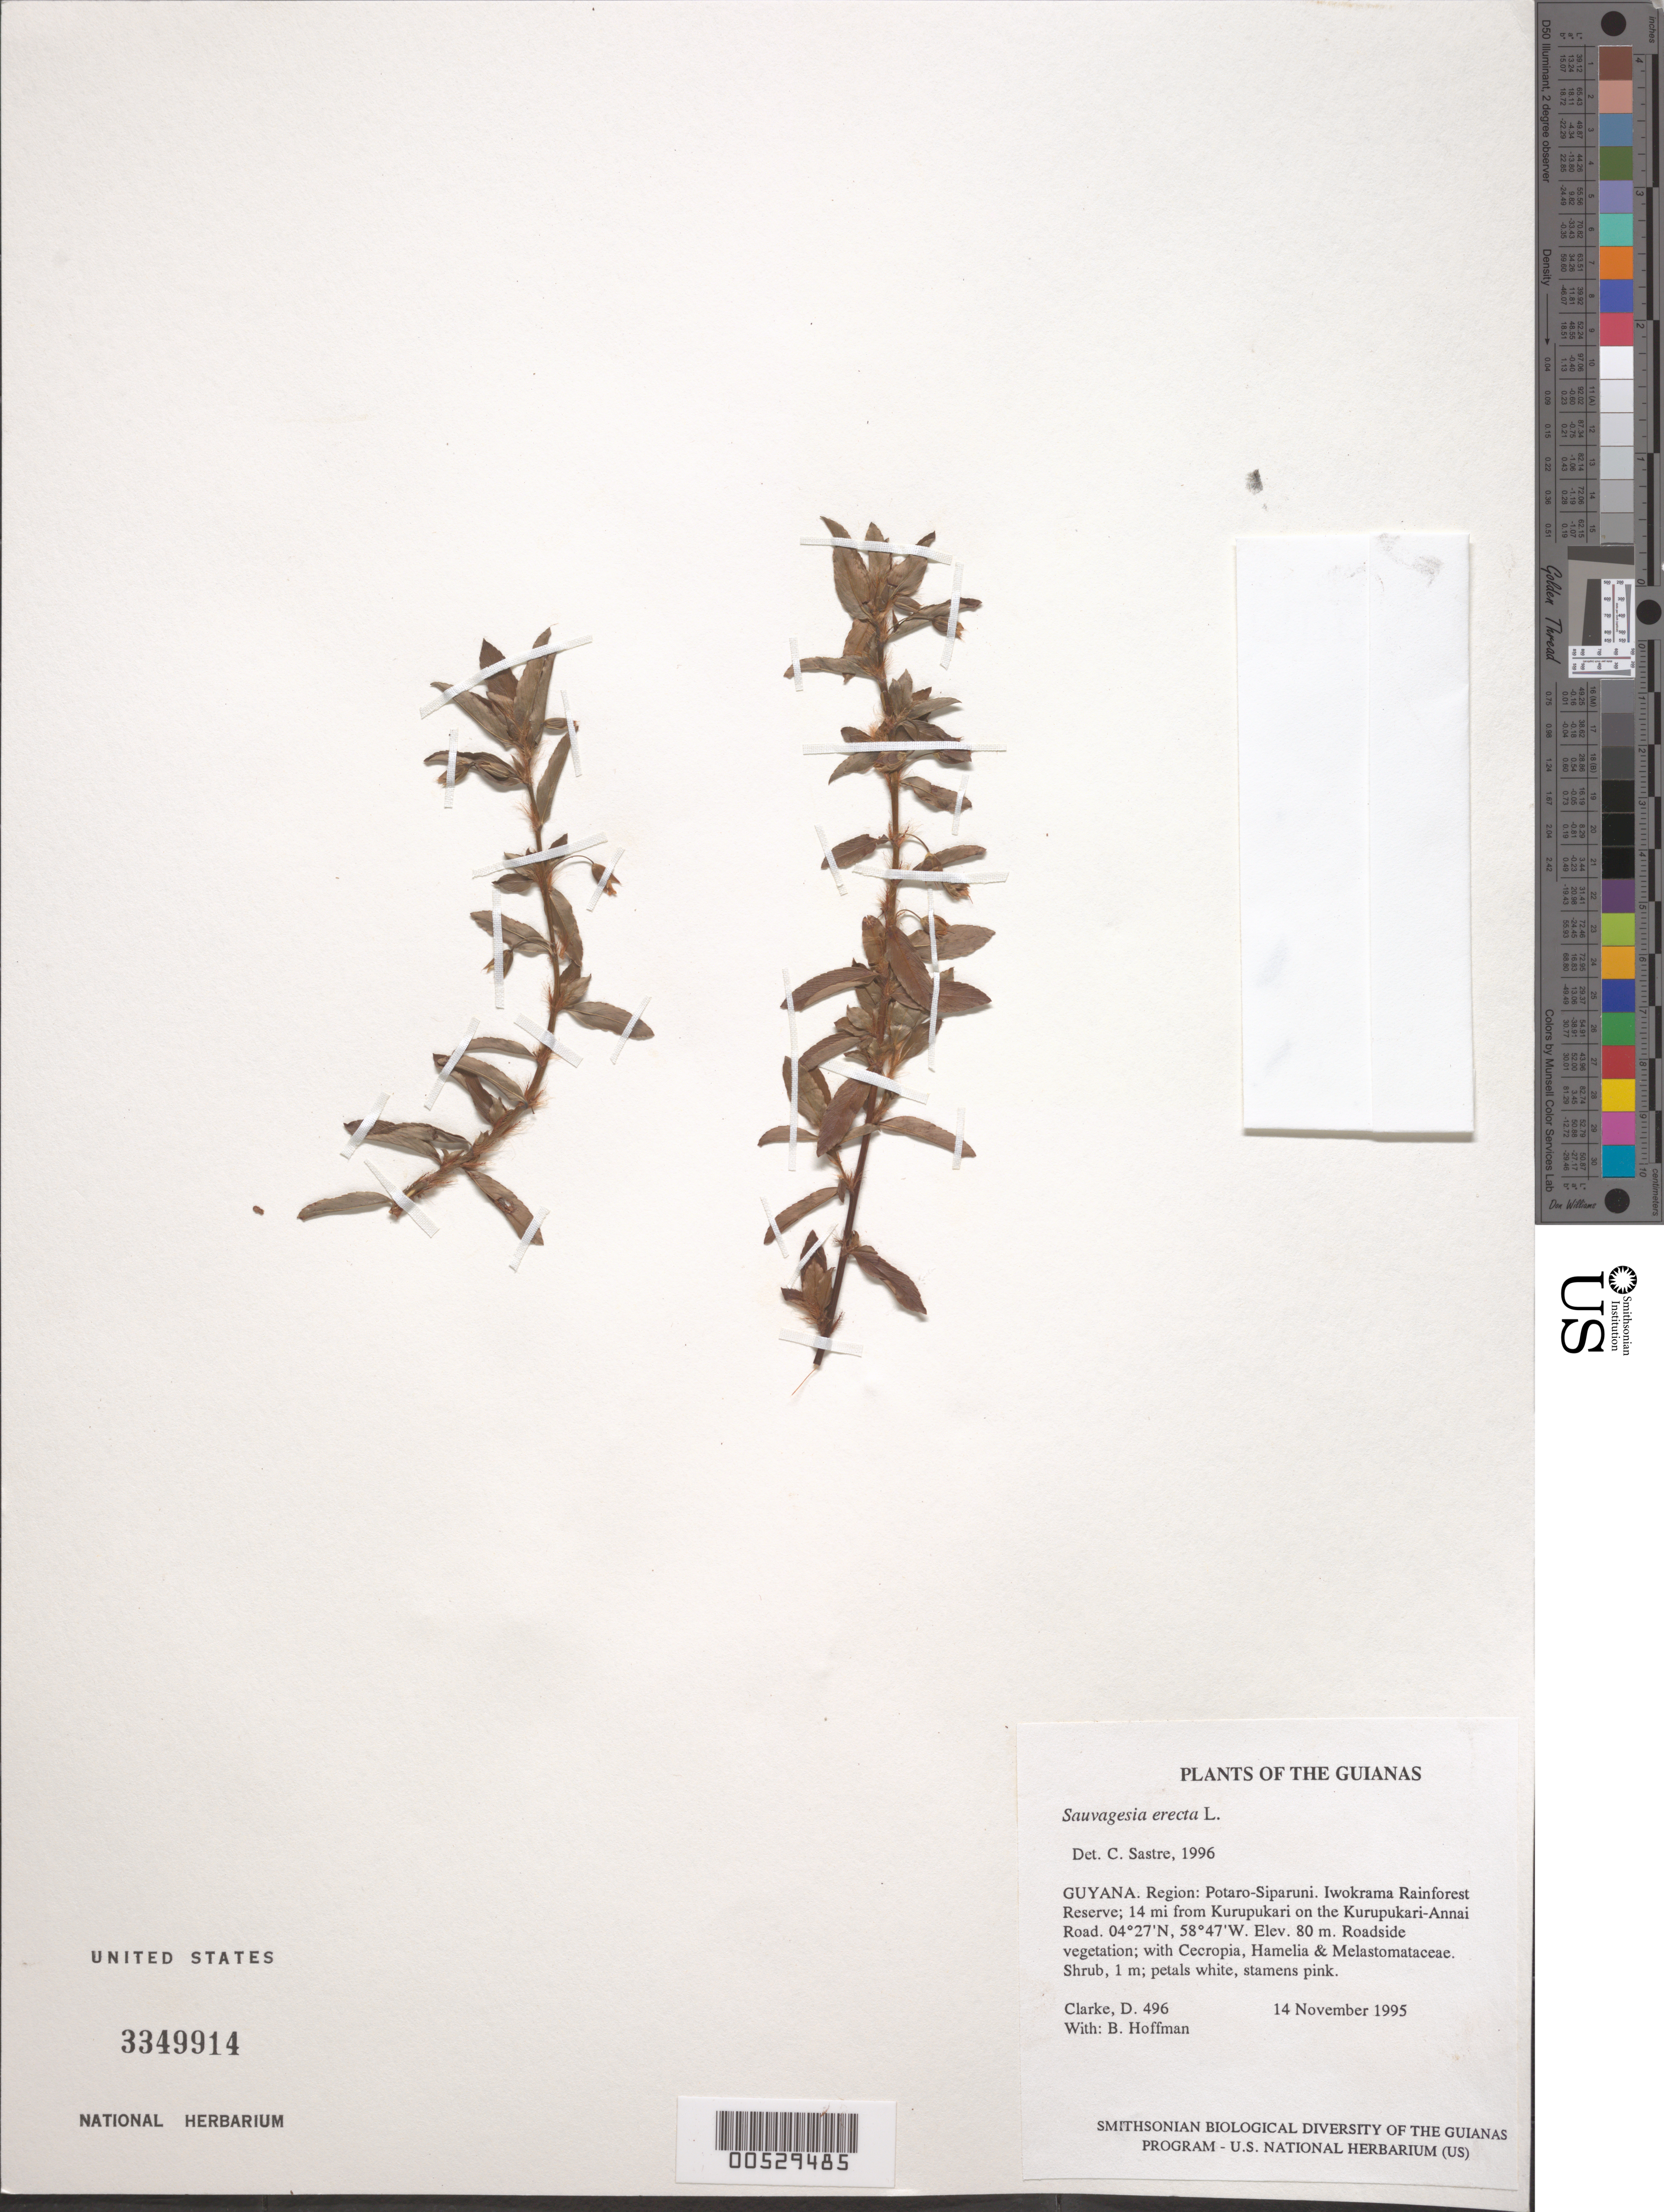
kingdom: Plantae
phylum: Tracheophyta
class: Magnoliopsida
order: Malpighiales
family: Ochnaceae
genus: Sauvagesia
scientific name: Sauvagesia erecta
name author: L.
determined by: Sastre, C. H. L.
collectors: H. D. Clarke & B. Hoffman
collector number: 496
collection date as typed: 14 November 1995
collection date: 1995-11-14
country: Guyana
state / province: Potaro-Siparuni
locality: Iwokrama Rainforest Reserve; 14 mi from Kurupukari on the Kurupukari-Annai Road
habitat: Roadside vegetation; with Cecropia, Hamelia & Melastomataceae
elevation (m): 80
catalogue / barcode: US 3349914